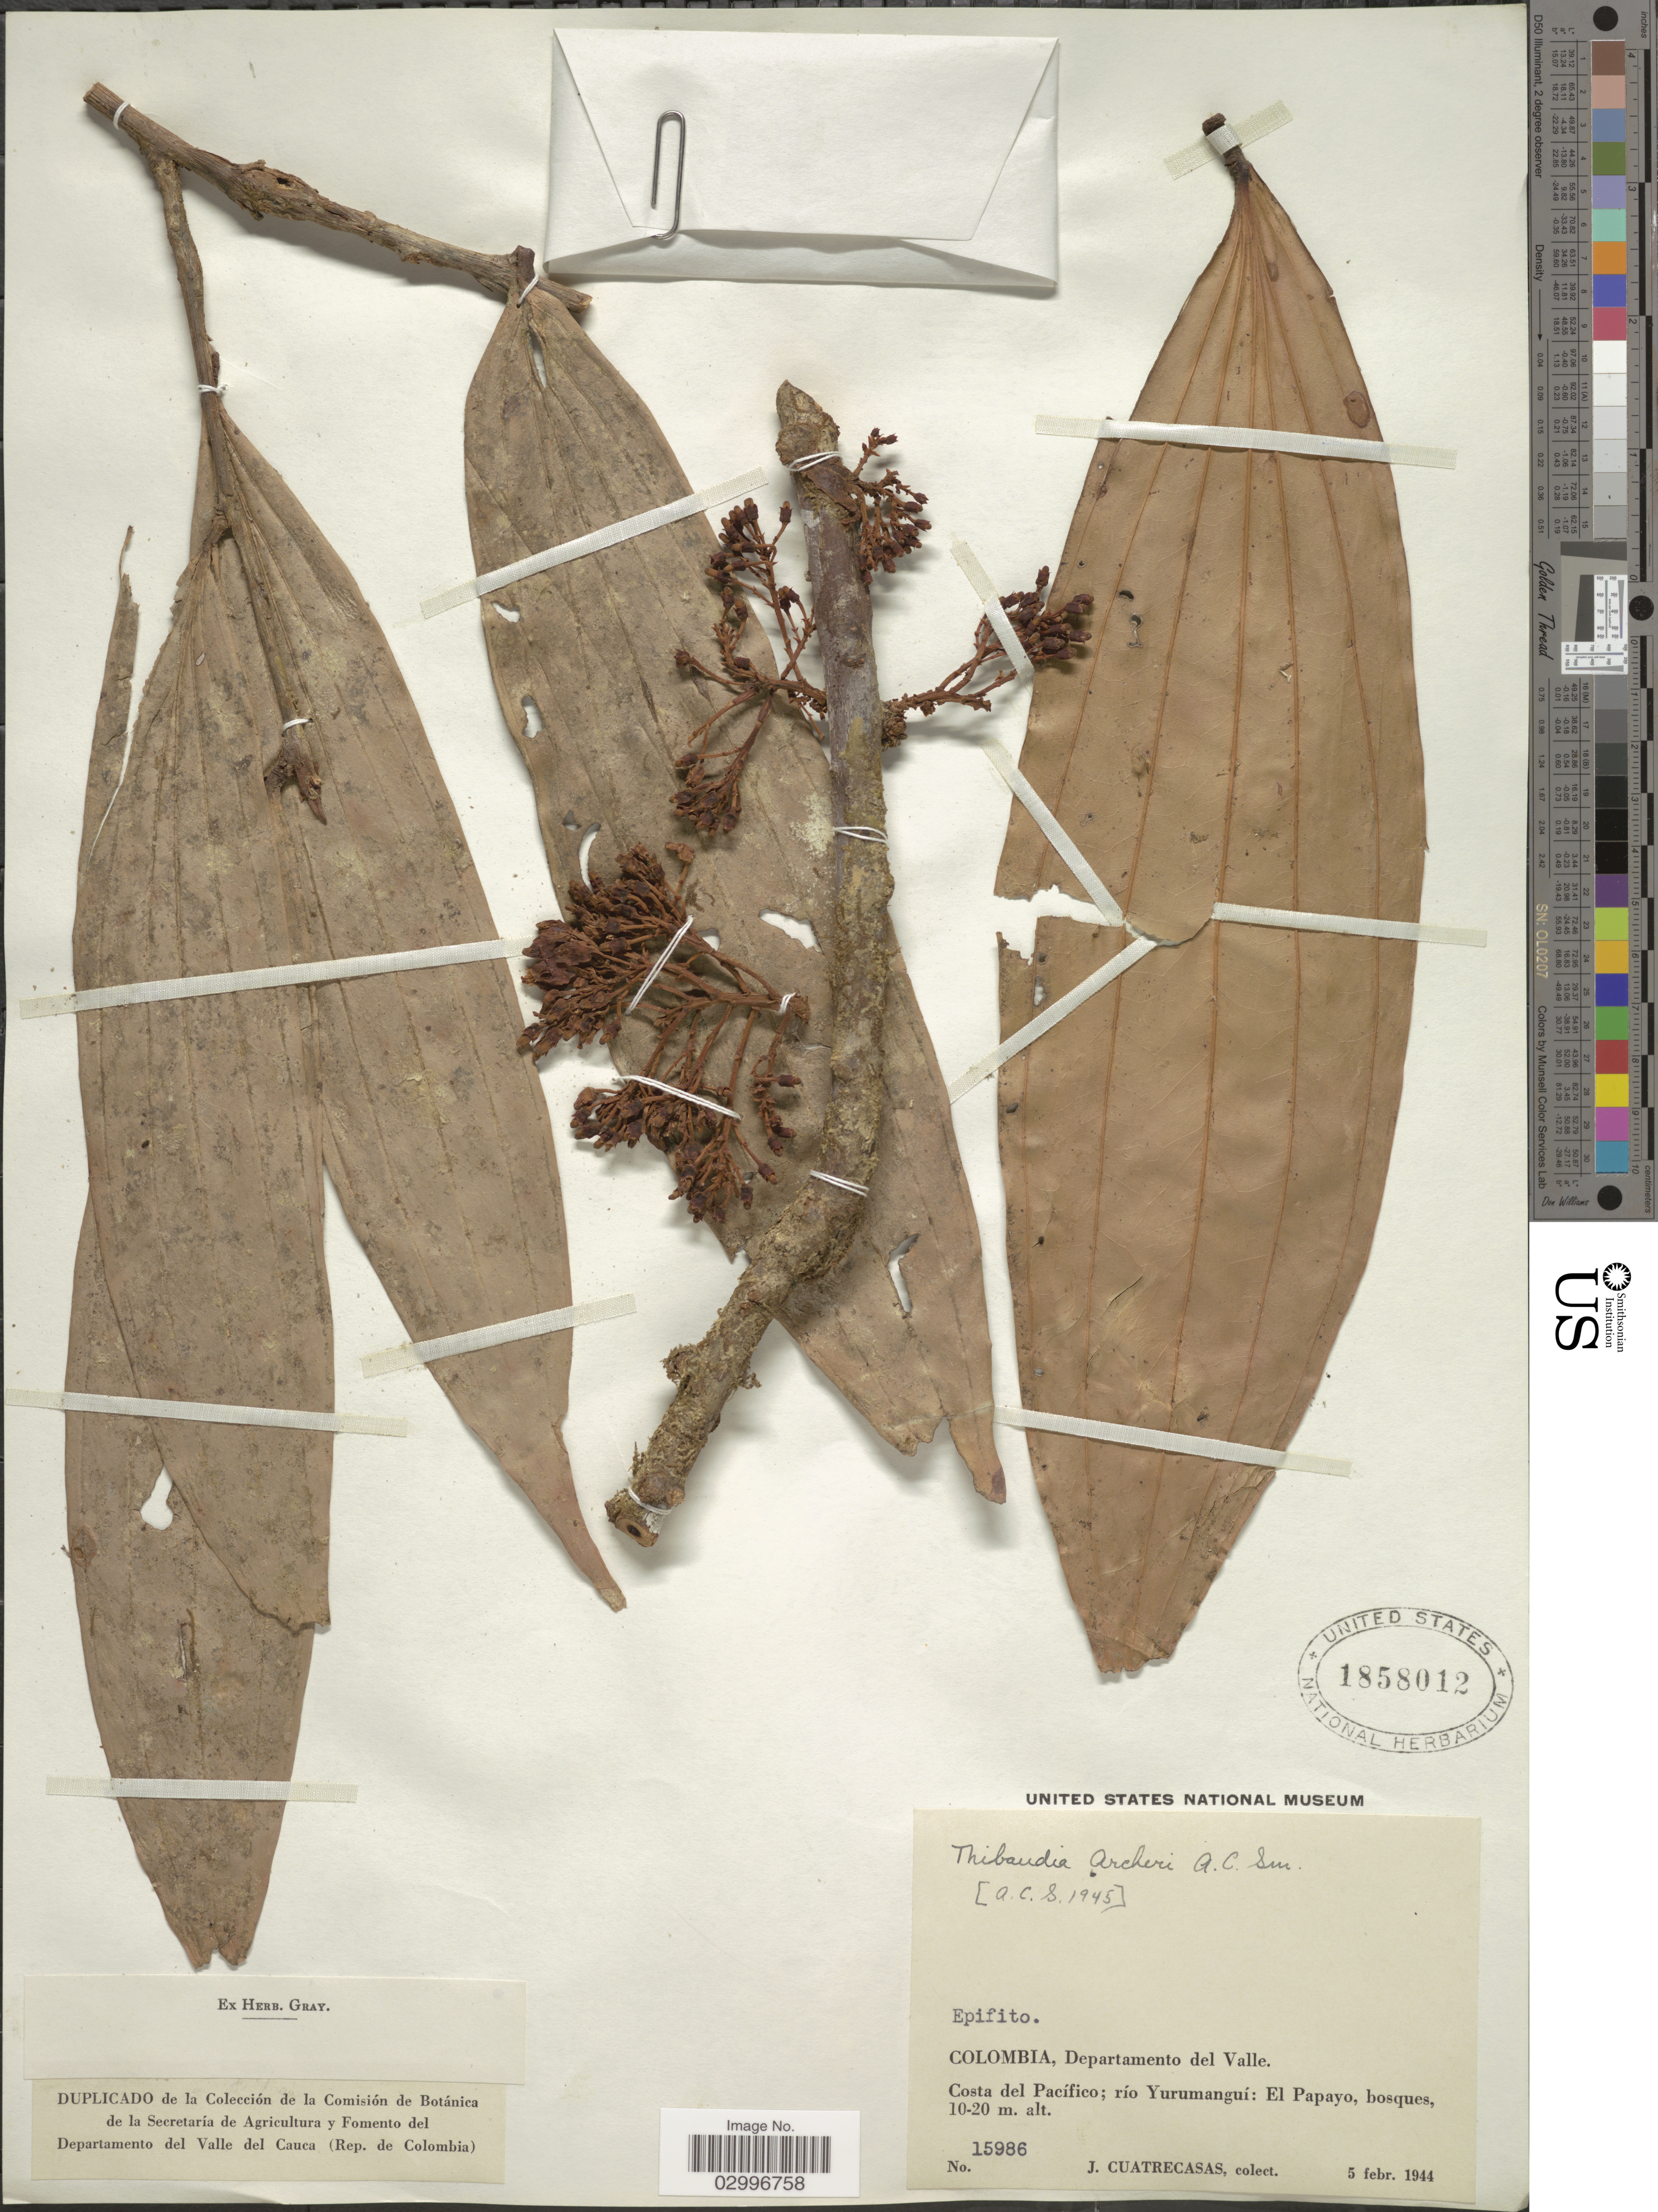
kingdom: Plantae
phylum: Tracheophyta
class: Magnoliopsida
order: Ericales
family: Ericaceae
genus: Thibaudia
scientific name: Thibaudia archeri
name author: A.C. Sm.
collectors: J. Cuatrecasas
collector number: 15986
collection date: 1944-02-05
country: Colombia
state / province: Valle del Cauca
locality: Departamento del Valle. Costa del Pacífico; río Yurumanguí; El Papayo.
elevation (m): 10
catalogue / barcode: US 1858012